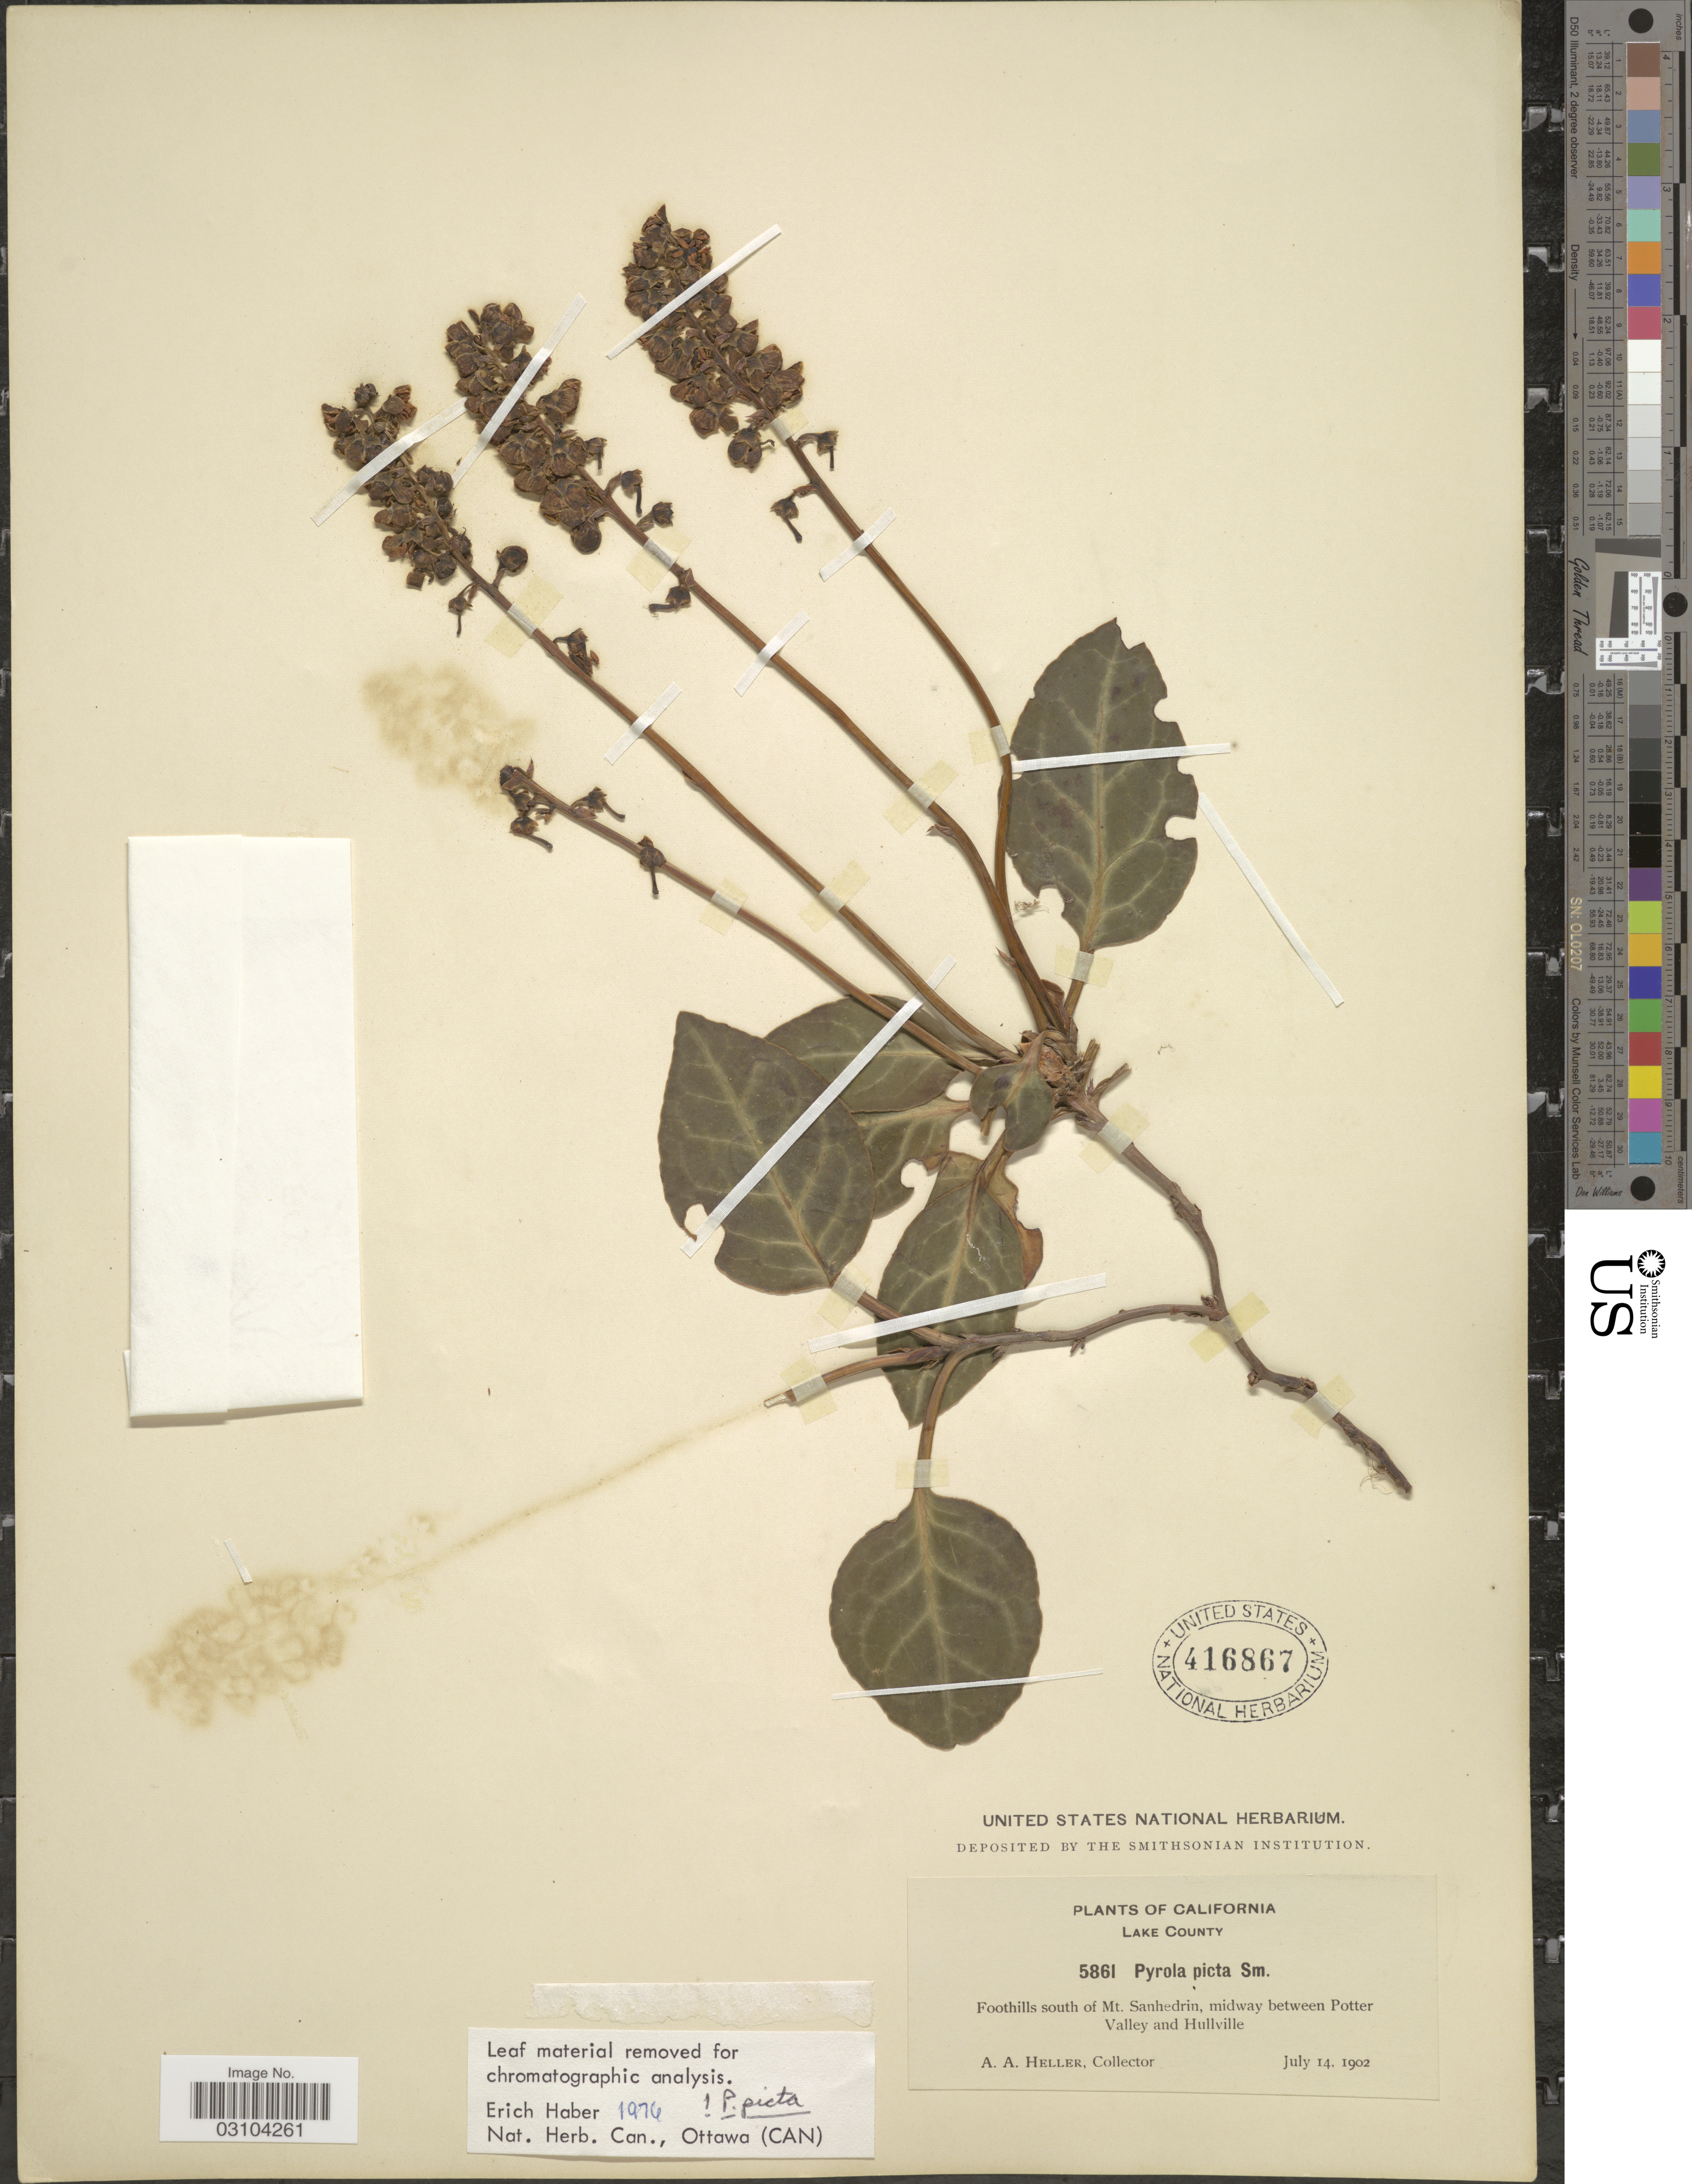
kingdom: Plantae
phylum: Tracheophyta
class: Magnoliopsida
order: Ericales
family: Ericaceae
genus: Pyrola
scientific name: Pyrola picta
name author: Sm. in Rees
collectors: A. A. Heller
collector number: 5861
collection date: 1902-07-14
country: United States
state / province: California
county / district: Lake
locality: Lake County, Foothills south of Mt. Sanhedrin, midway between Potter Valley and Hullville.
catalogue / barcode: US 416867